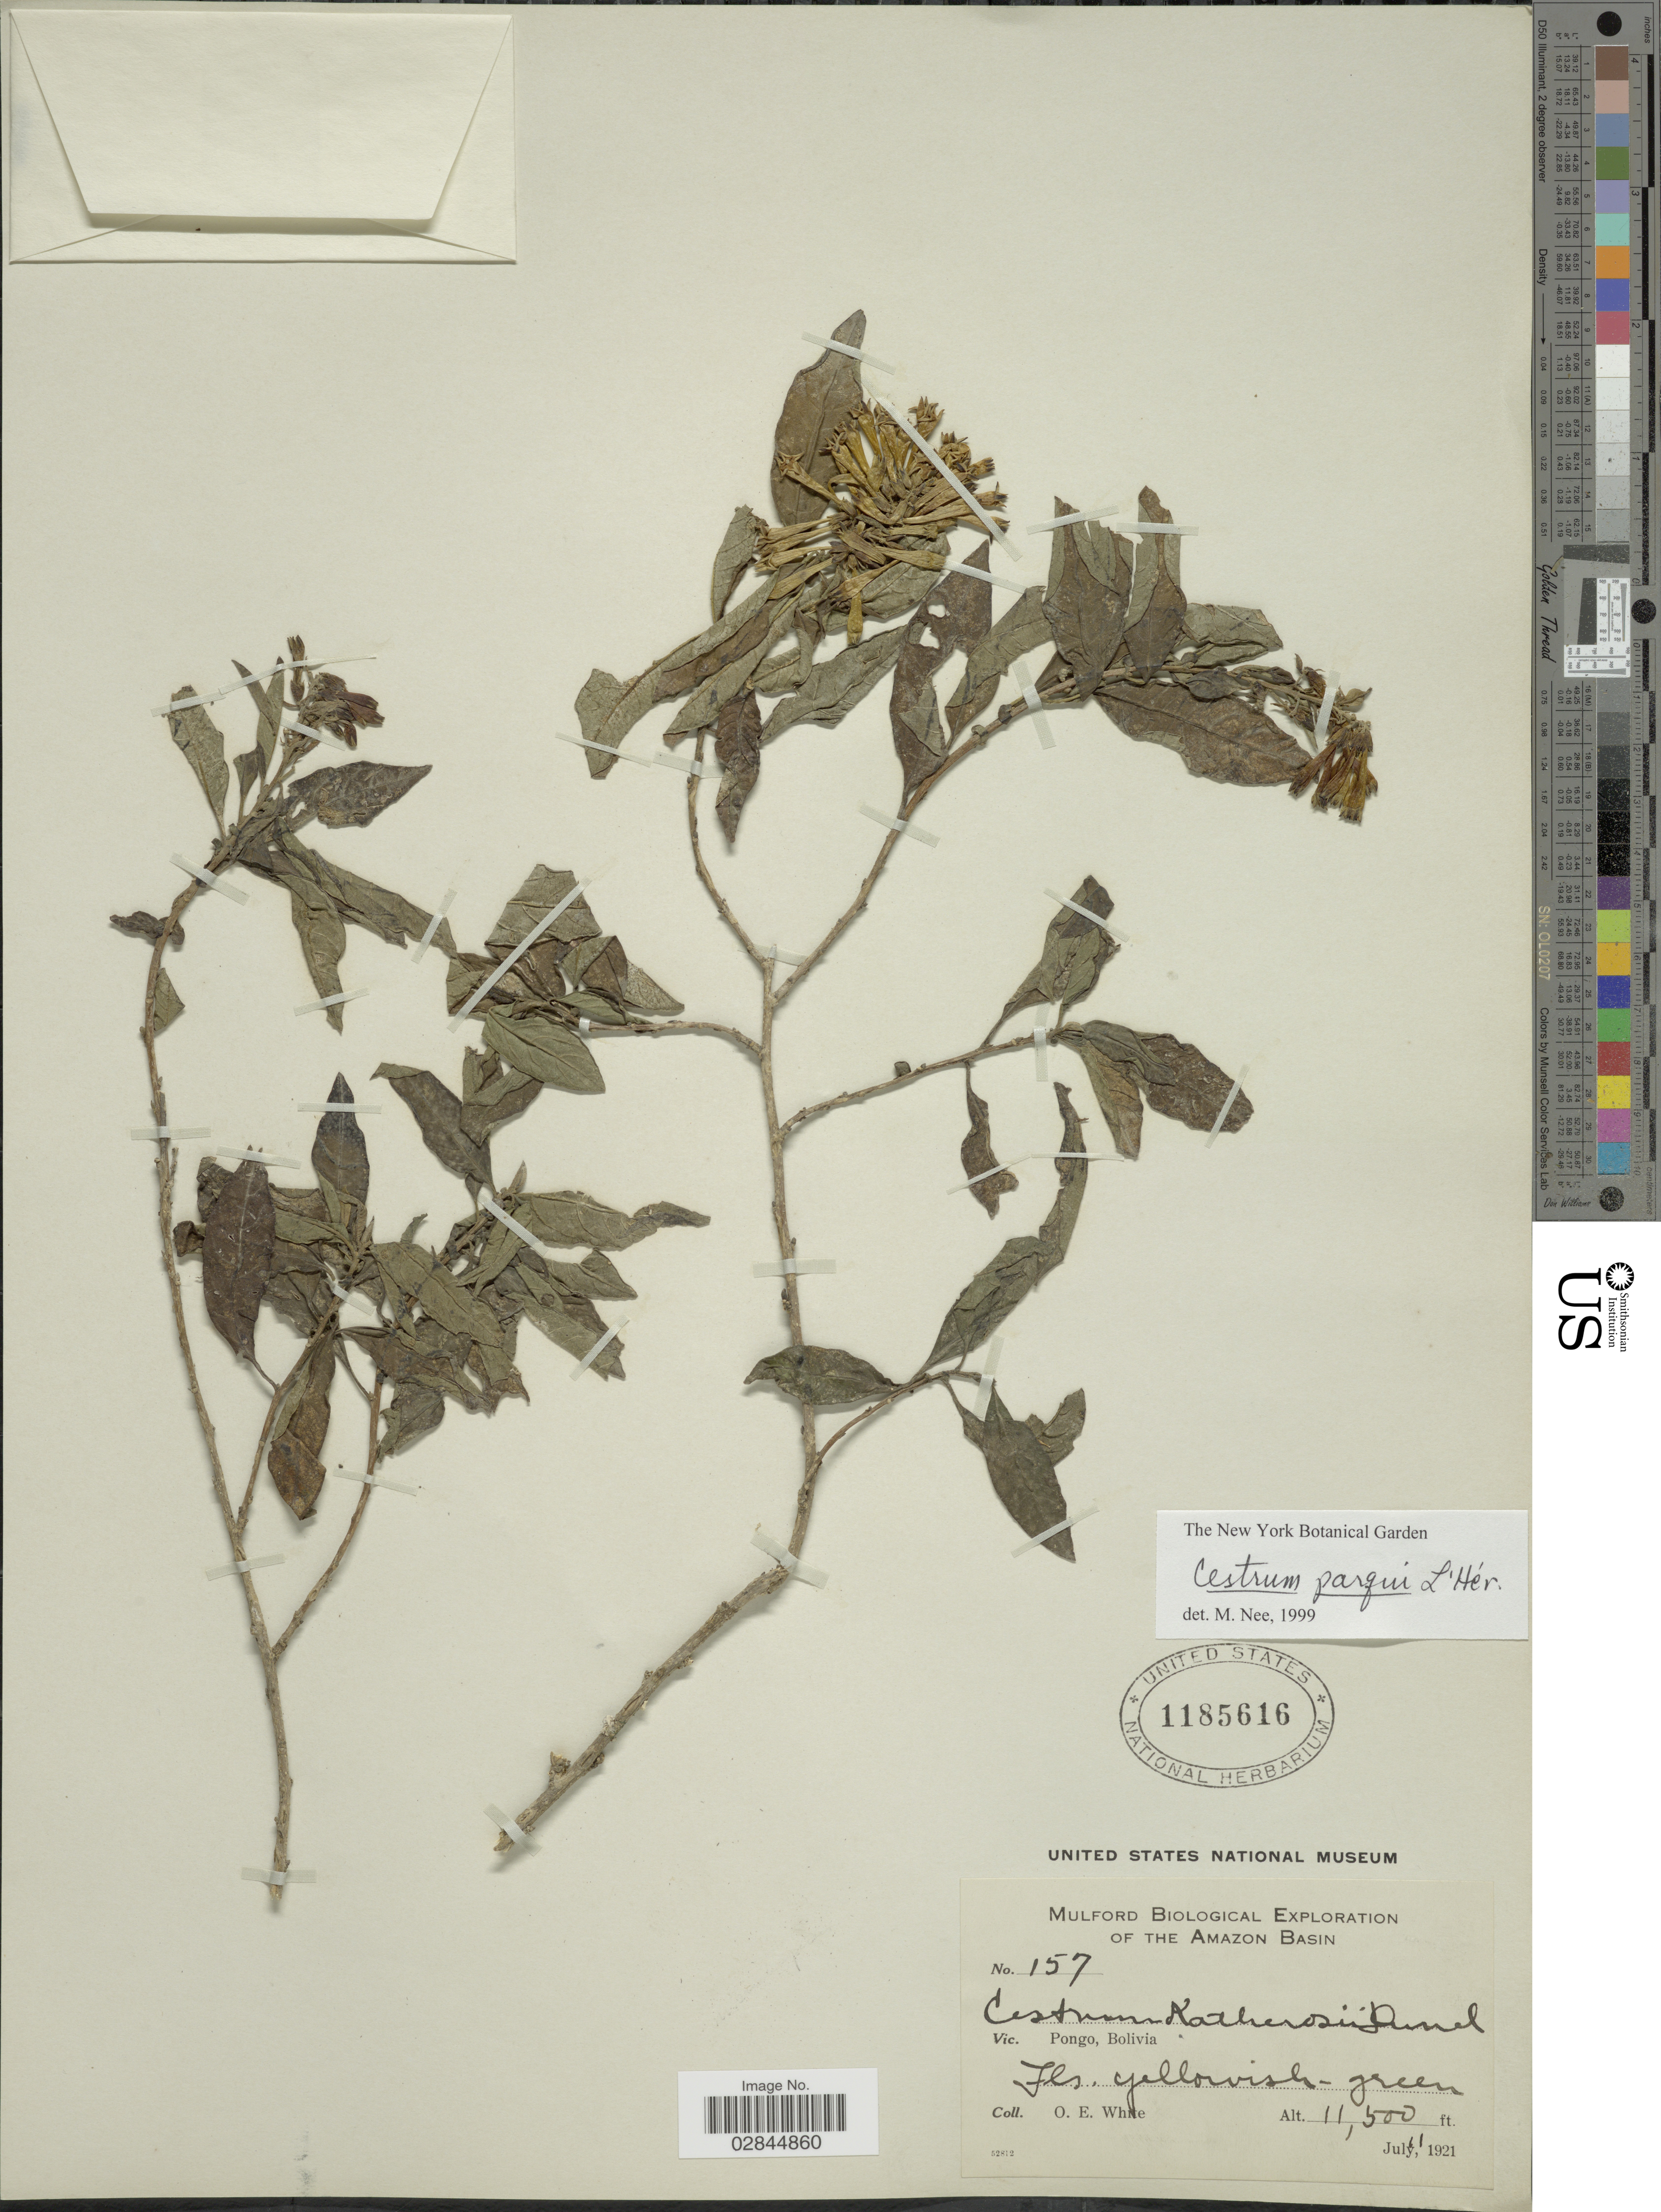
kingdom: Plantae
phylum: Tracheophyta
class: Magnoliopsida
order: Solanales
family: Solanaceae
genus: Cestrum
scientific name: Cestrum parqui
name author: L'Hér.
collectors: O. E. White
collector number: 157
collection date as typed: July 11, 1921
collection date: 1921-07-11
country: Bolivia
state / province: La Paz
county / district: Inquisivi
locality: Pongo de Quime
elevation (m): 3505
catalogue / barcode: US 1185616